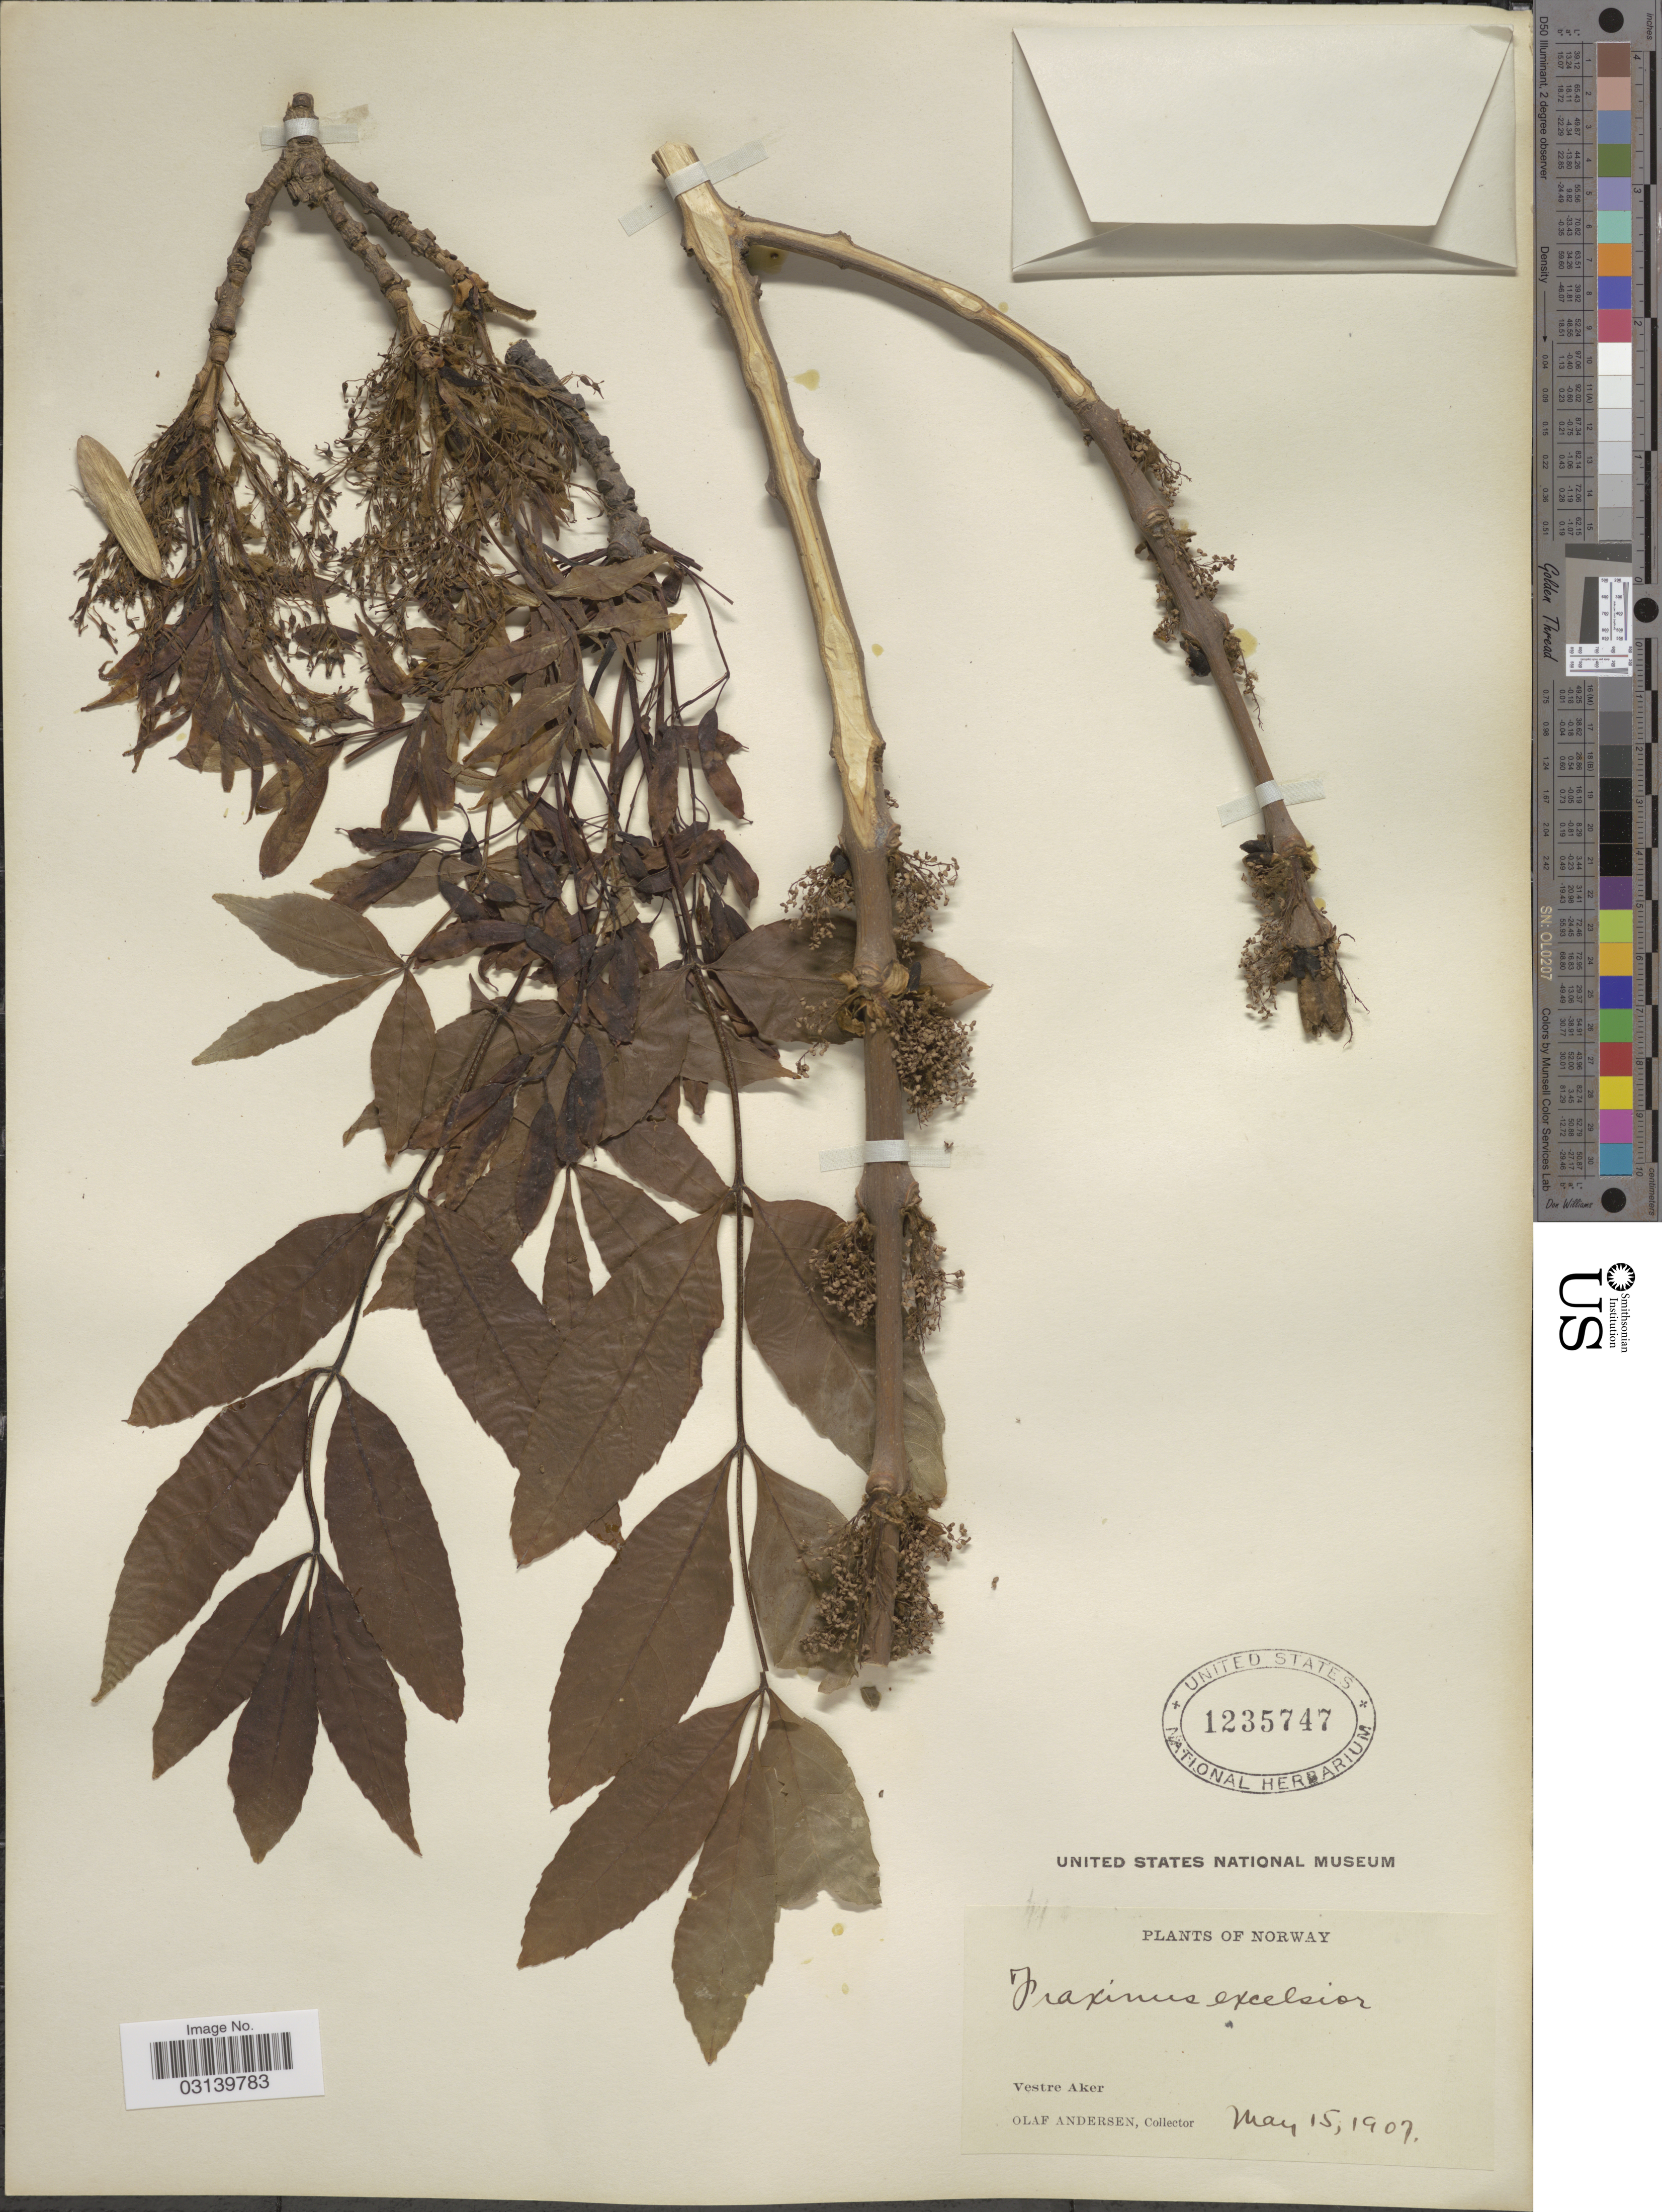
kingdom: Plantae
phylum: Tracheophyta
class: Magnoliopsida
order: Lamiales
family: Oleaceae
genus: Fraxinus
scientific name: Fraxinus excelsior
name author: L.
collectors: O. Andersen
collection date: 1907-05-15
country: Norway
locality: Vestre Aker.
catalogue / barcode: US 1235747